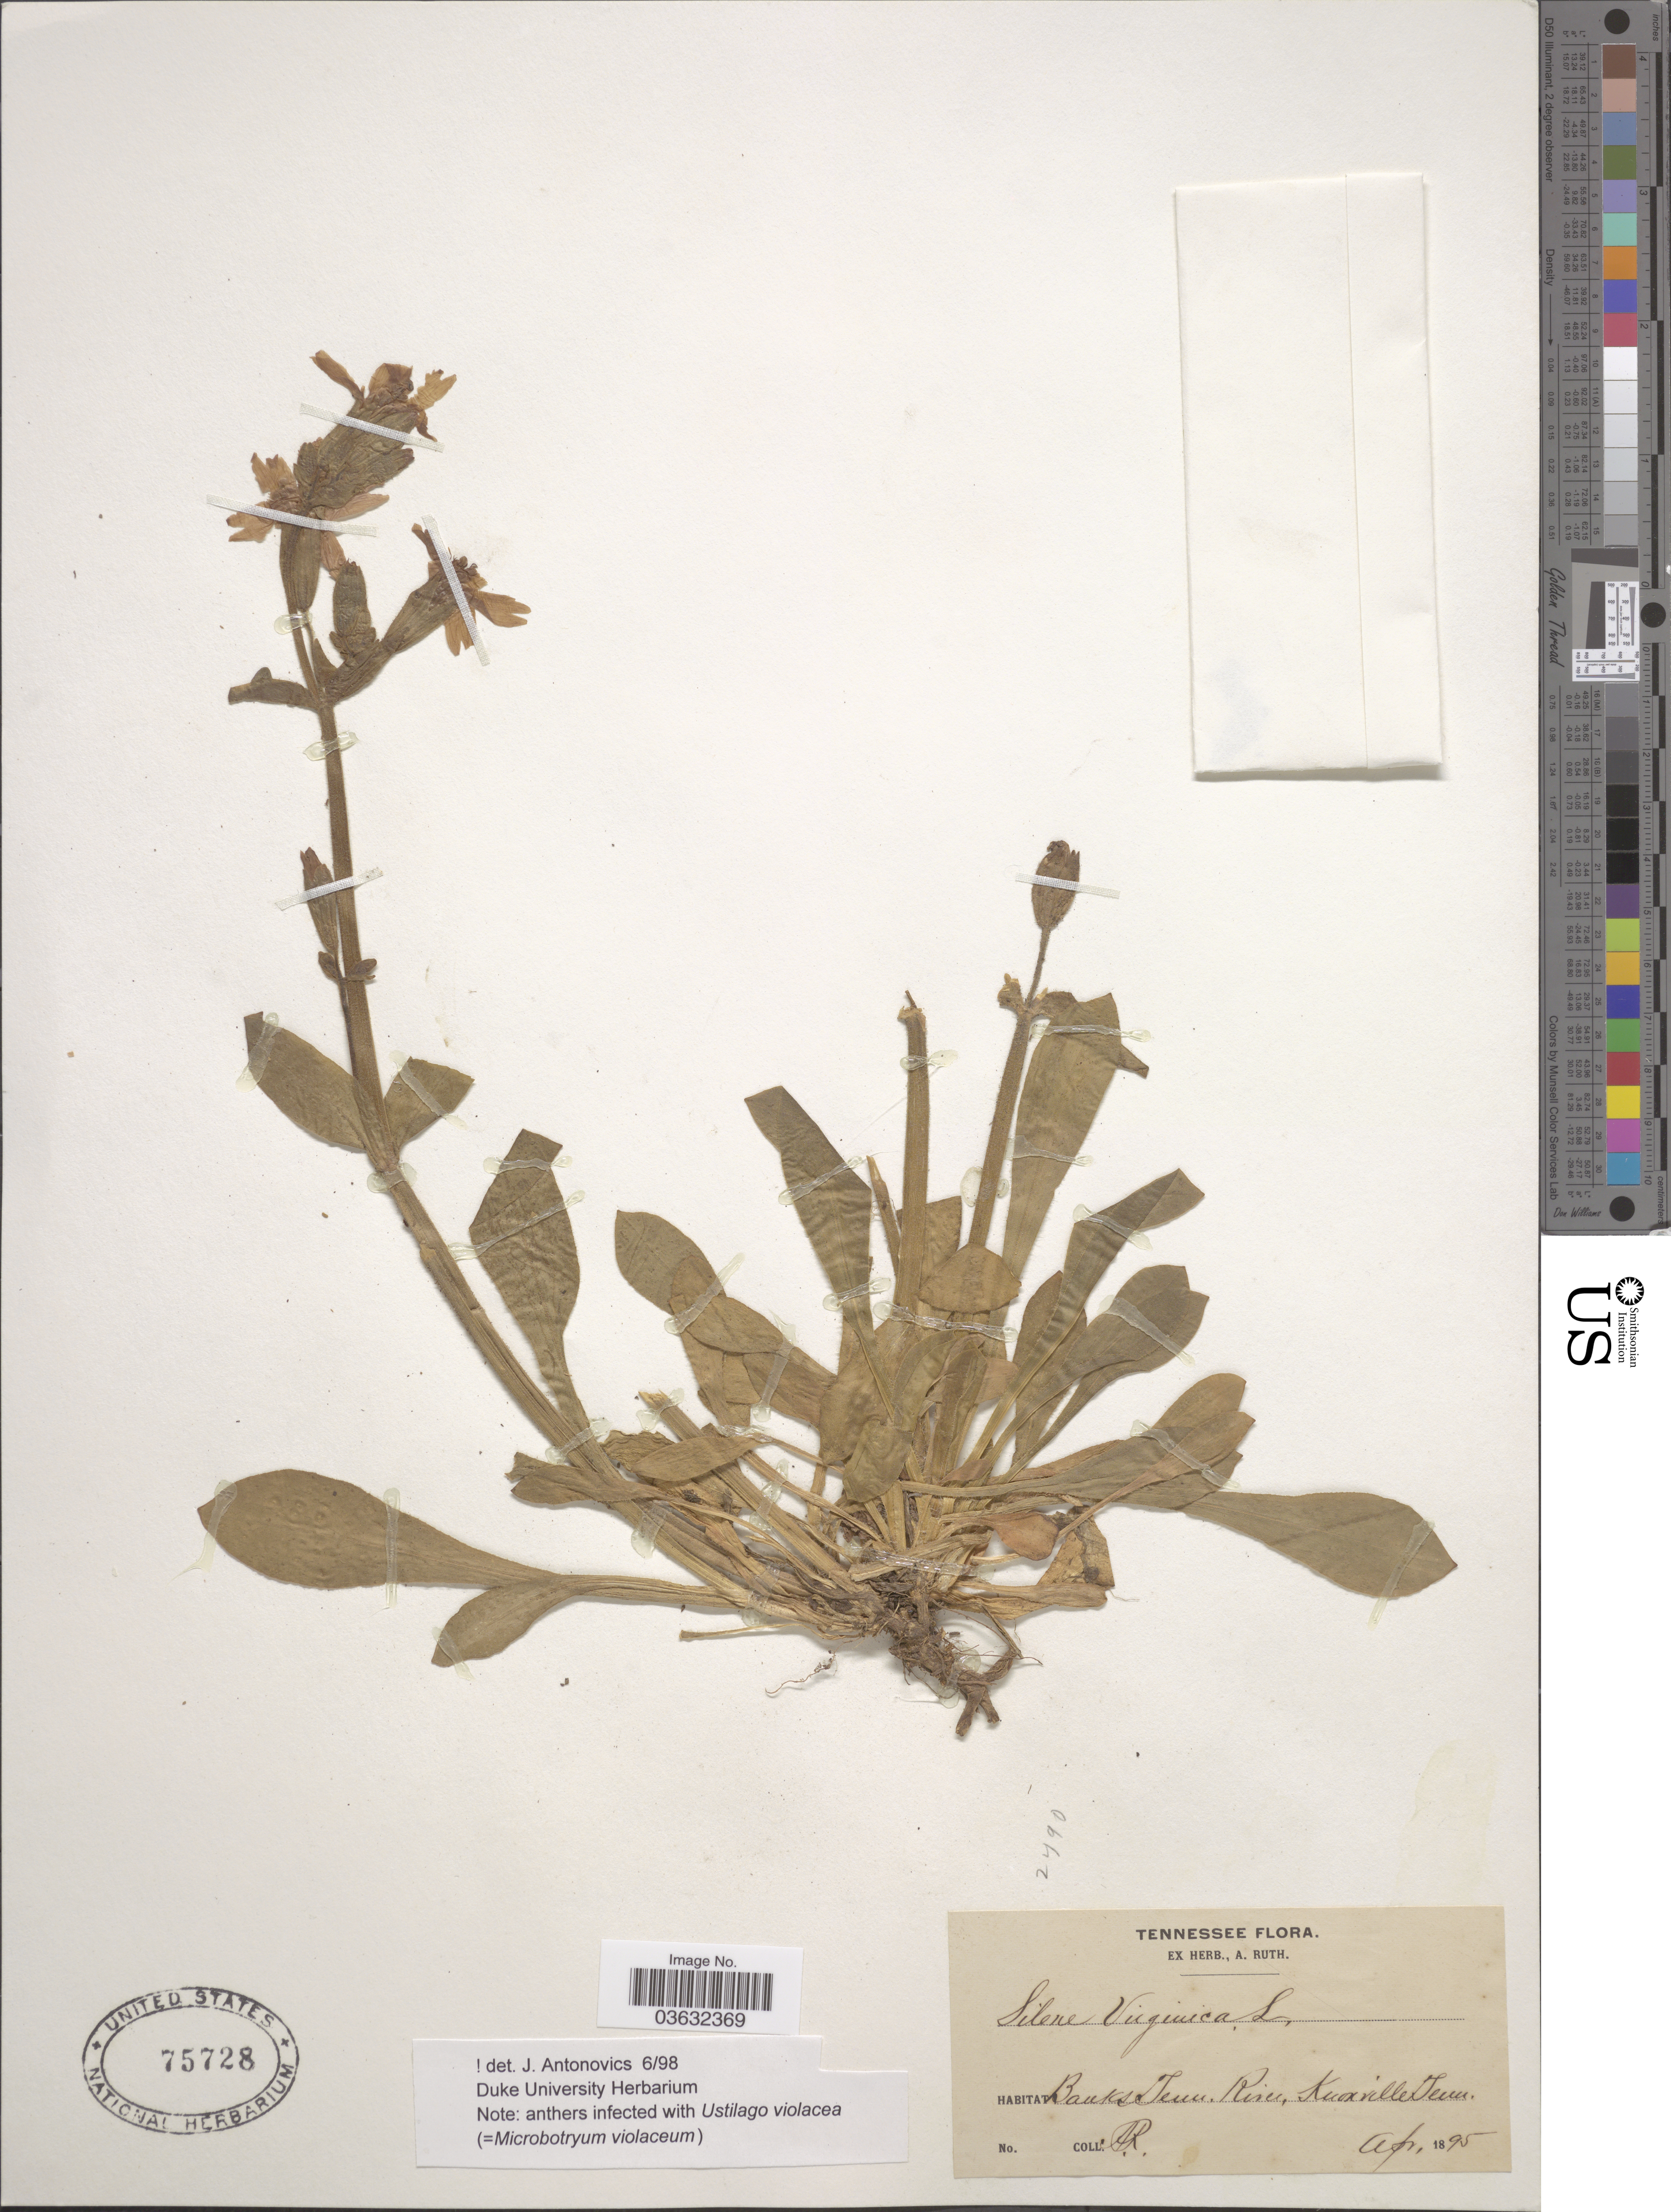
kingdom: Plantae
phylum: Tracheophyta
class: Magnoliopsida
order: Caryophyllales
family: Caryophyllaceae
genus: Silene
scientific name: Silene virginica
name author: L.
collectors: A. Ruth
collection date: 1895-04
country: United States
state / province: Tennessee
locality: Banks Tenn. River, Knoxville.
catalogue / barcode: US 75728